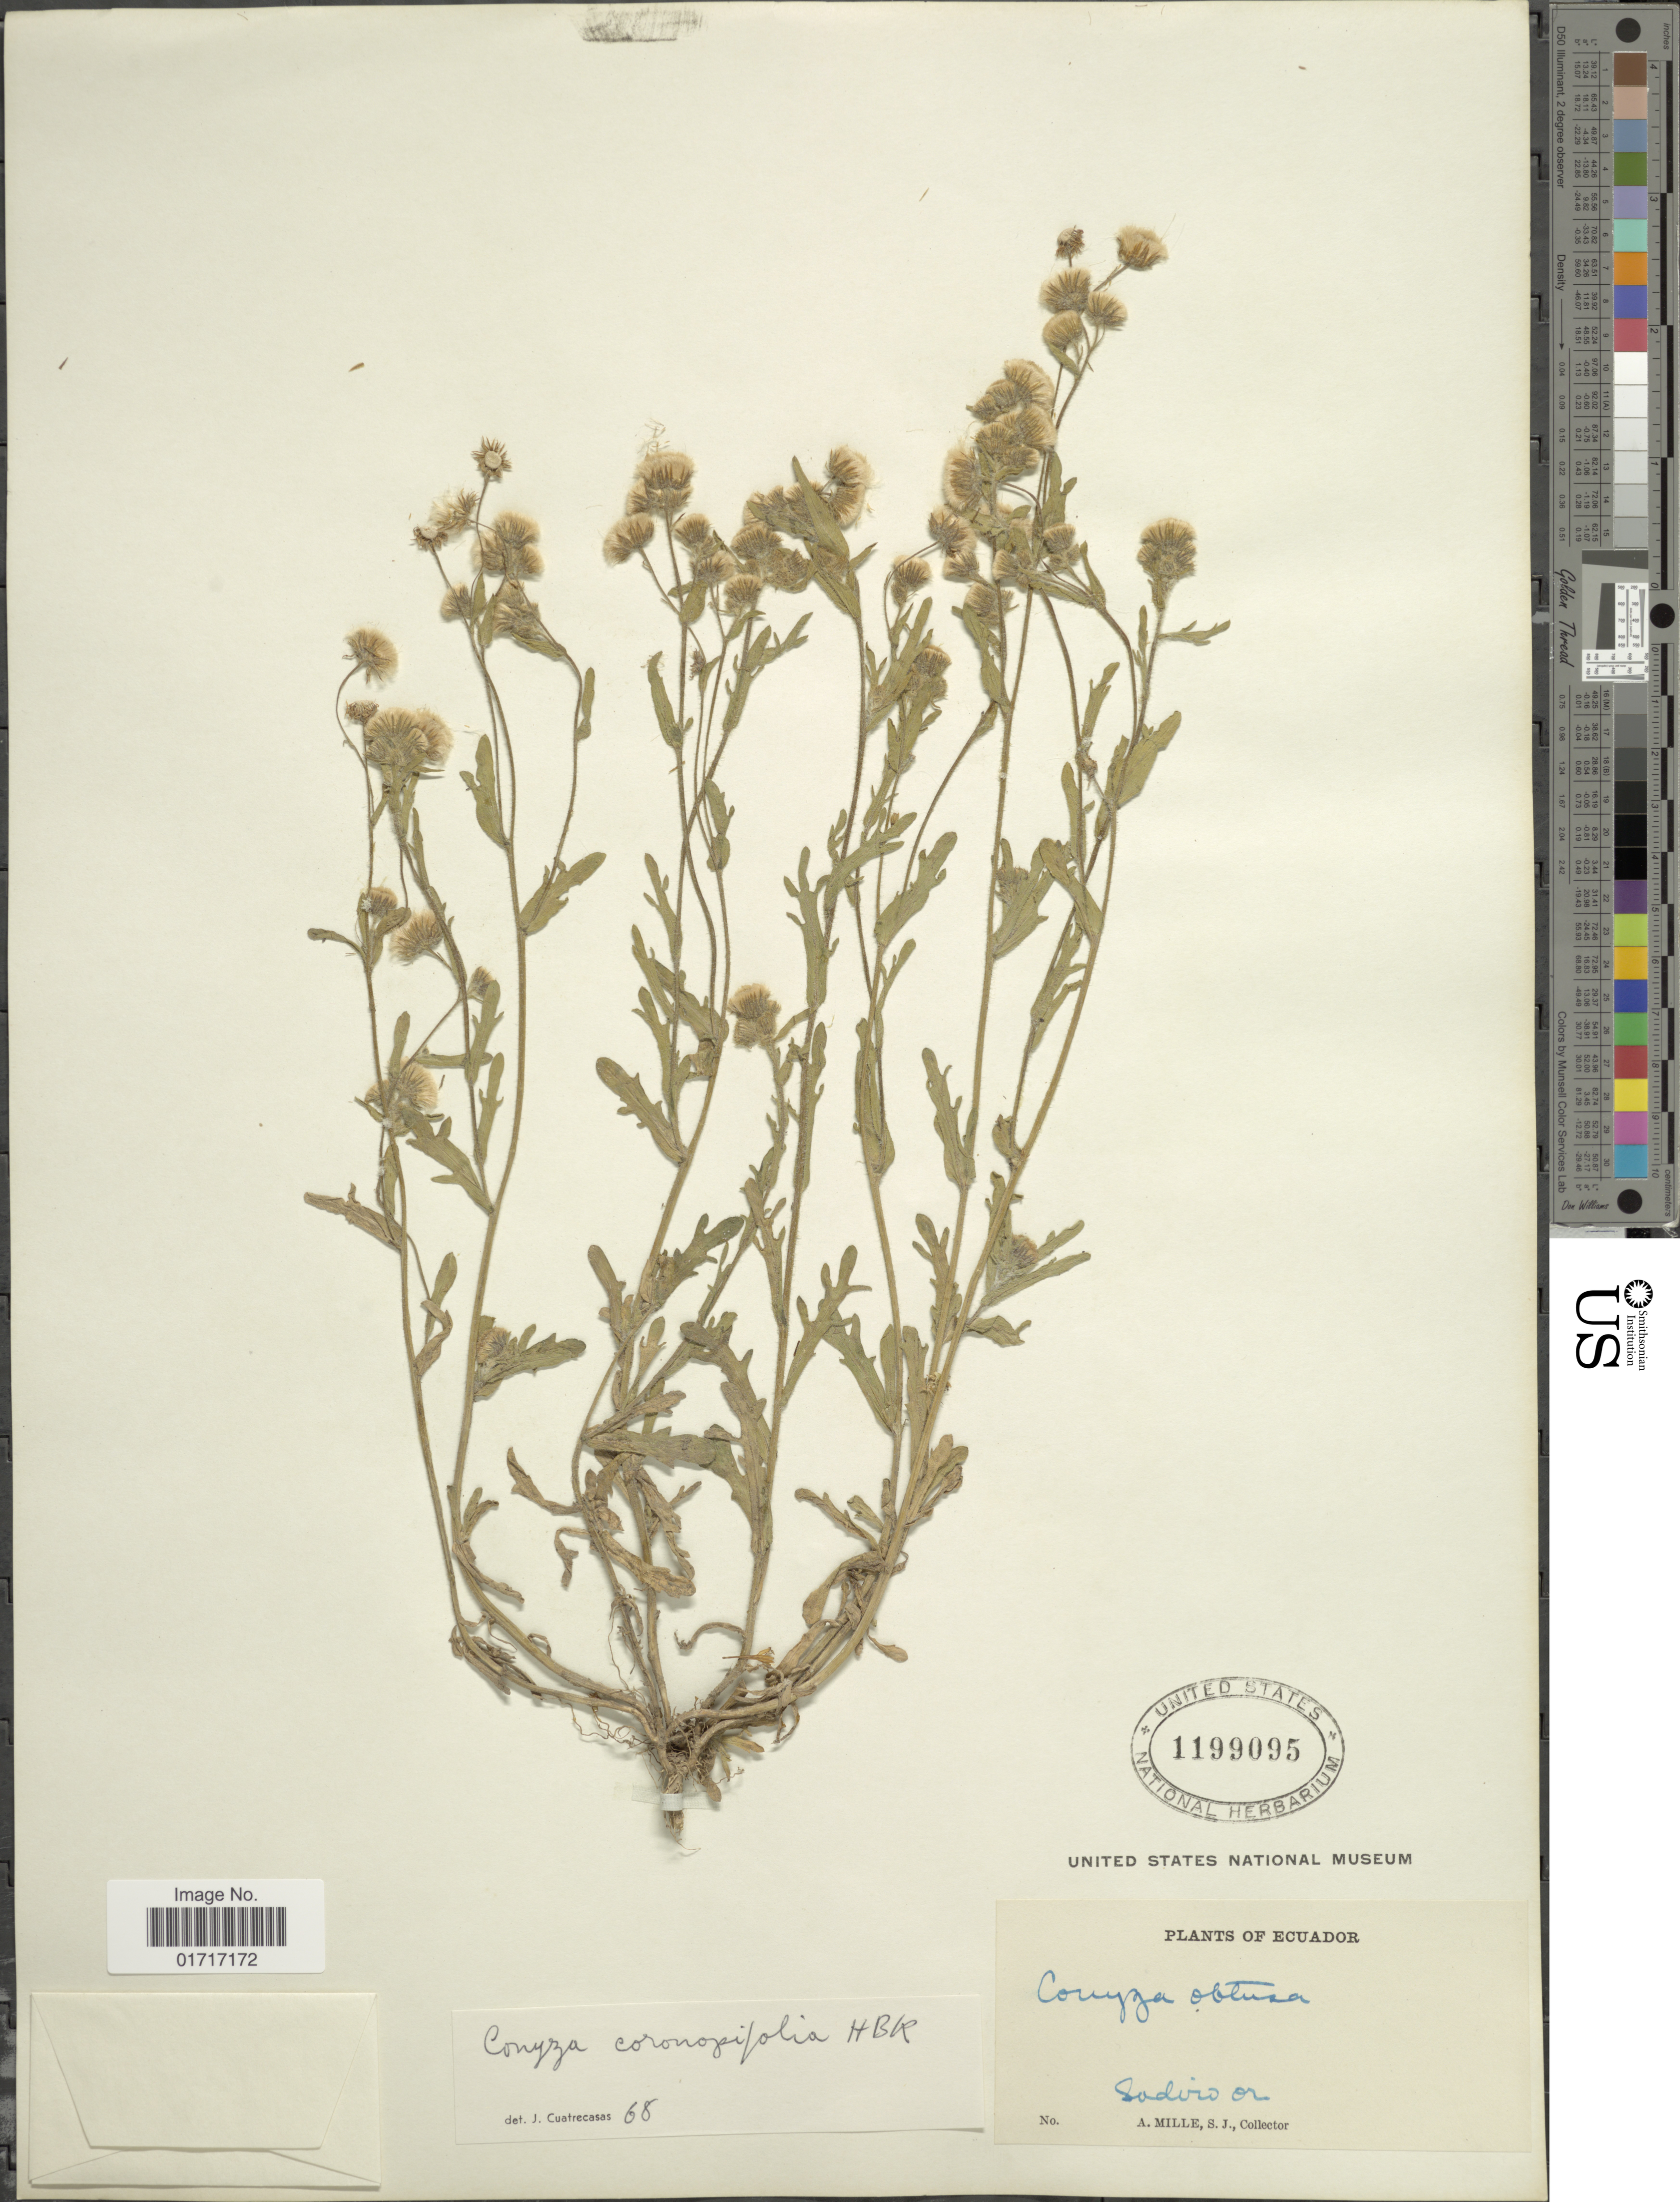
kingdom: Plantae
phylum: Tracheophyta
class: Magnoliopsida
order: Asterales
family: Asteraceae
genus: Conyza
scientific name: Conyza coronopifolia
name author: Kunth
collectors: A. Mille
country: Ecuador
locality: Sodiro or.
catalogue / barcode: US 1199095